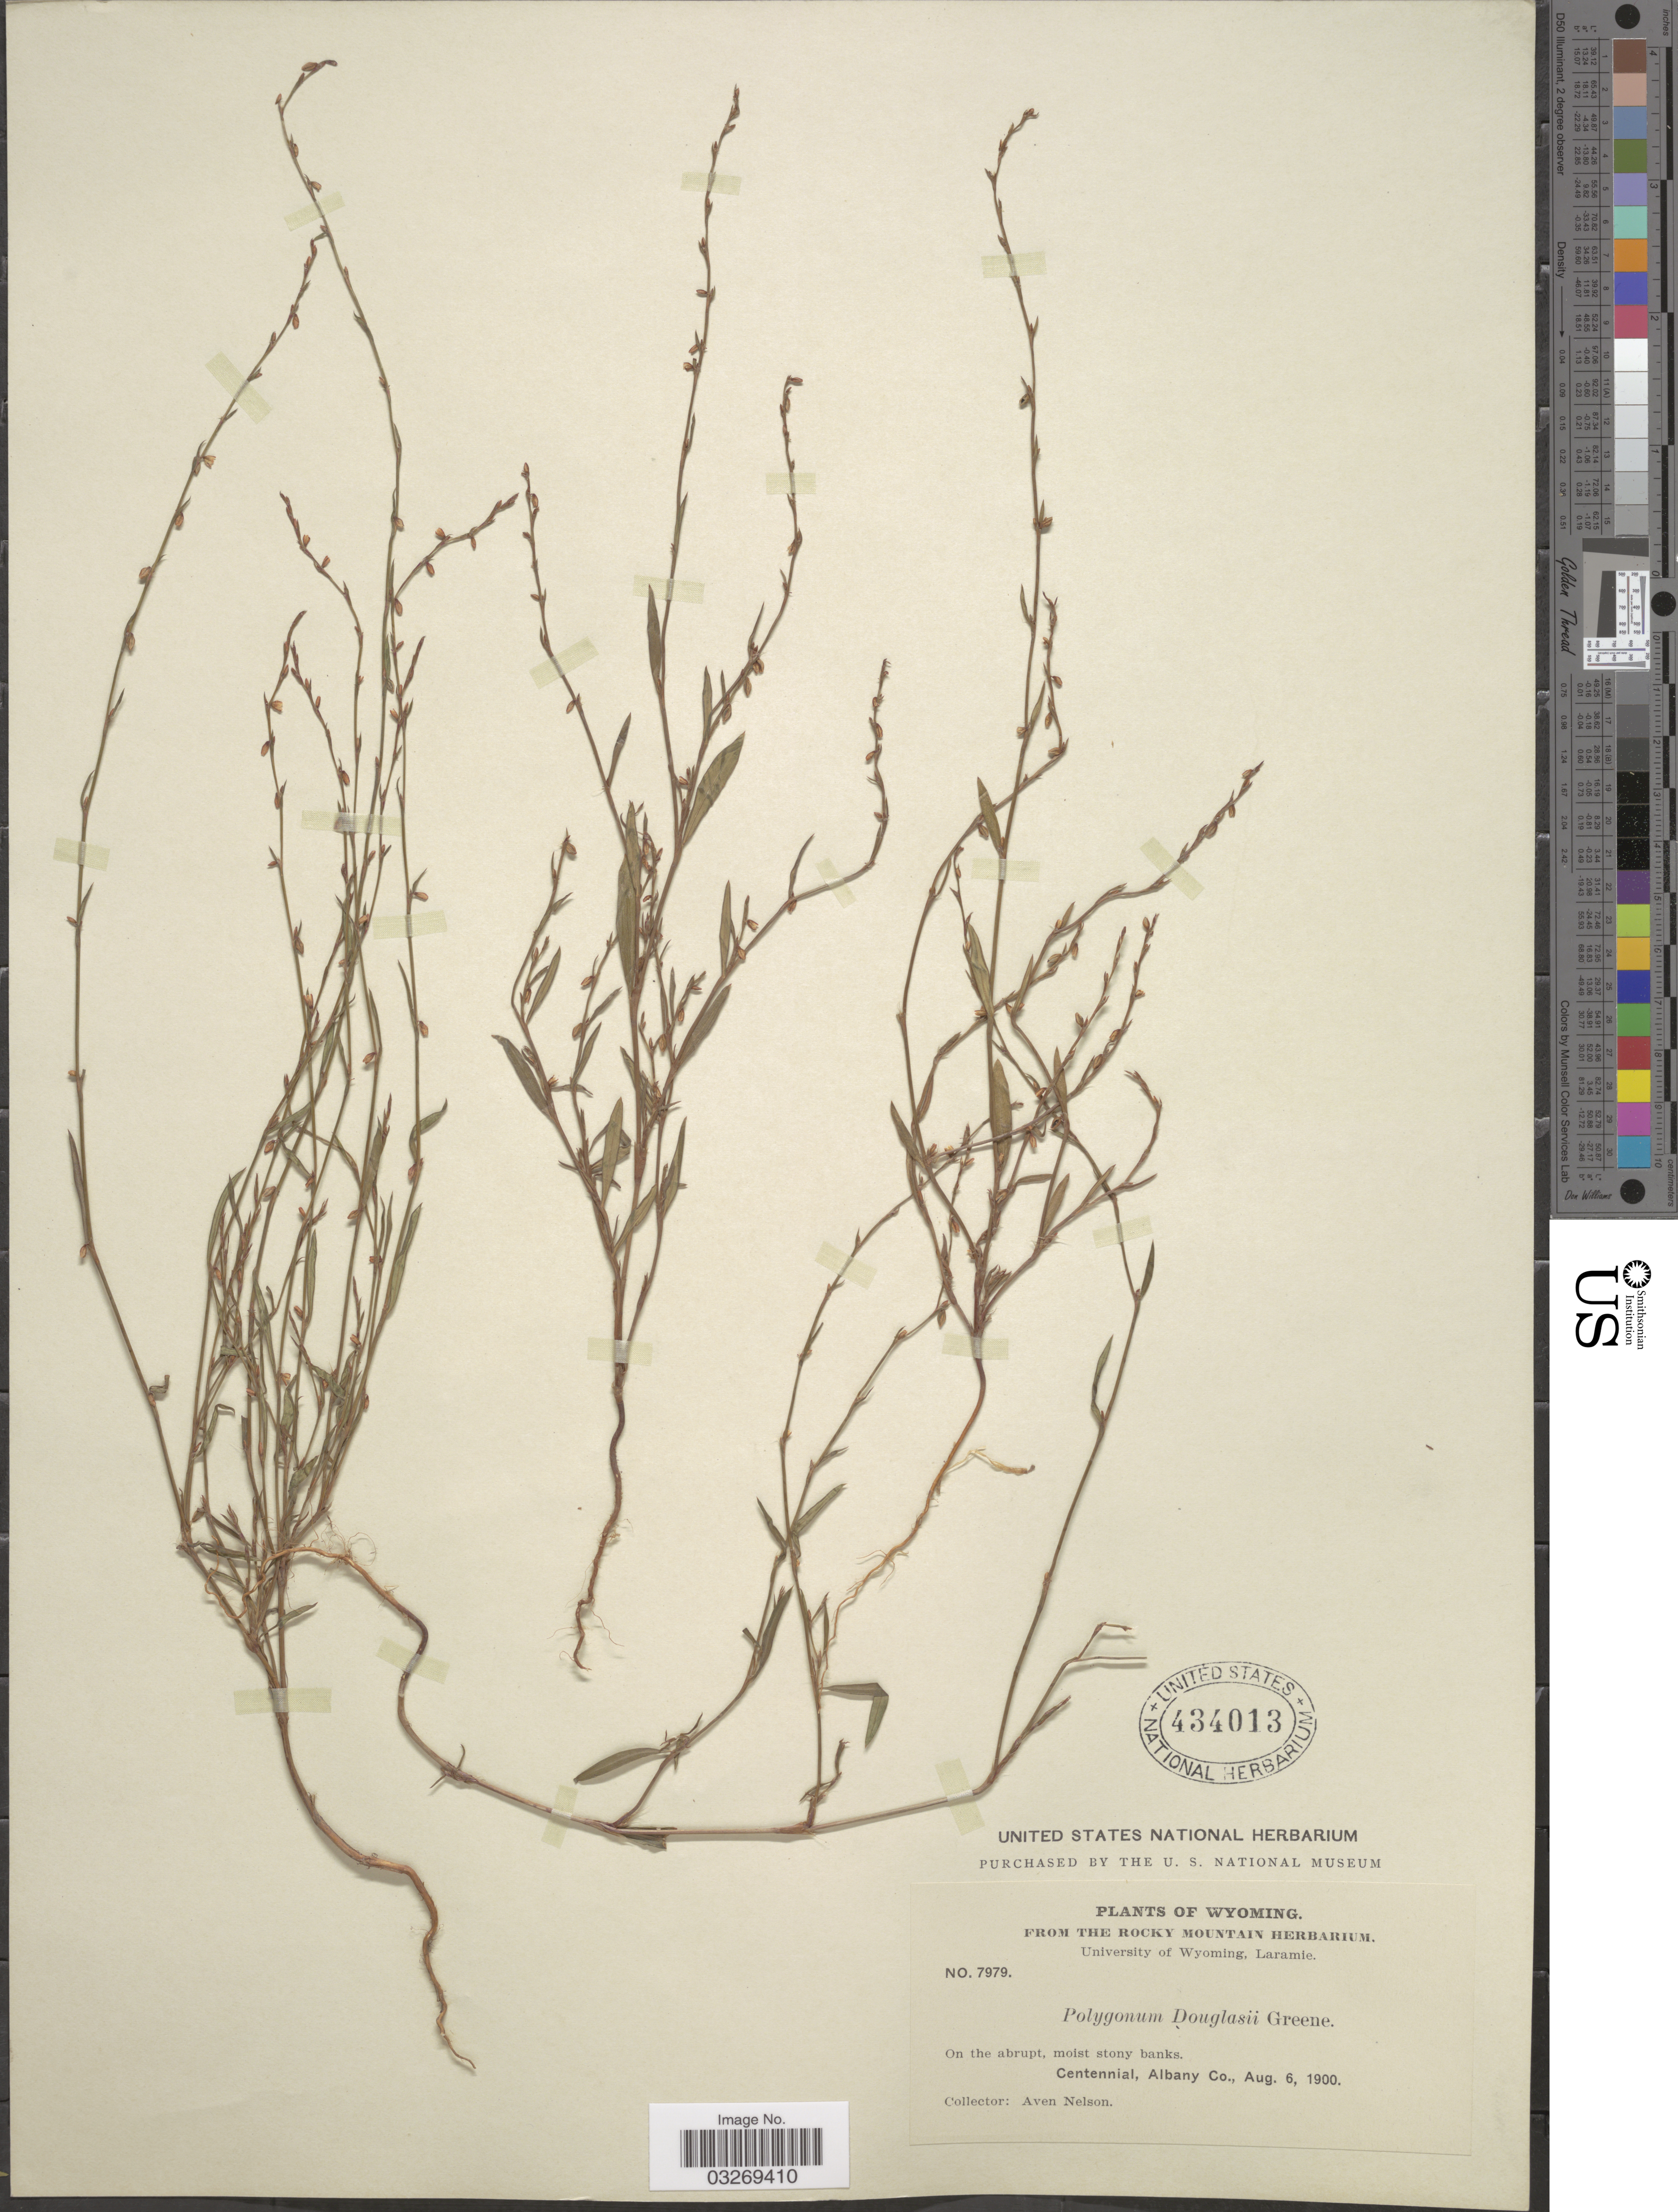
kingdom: Plantae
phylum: Tracheophyta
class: Magnoliopsida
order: Caryophyllales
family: Polygonaceae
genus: Polygonum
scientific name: Polygonum douglasii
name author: Greene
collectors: A. Nelson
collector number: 7979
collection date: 1900-08-06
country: United States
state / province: Wyoming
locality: Centennial, Albany Co.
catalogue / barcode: US 434013